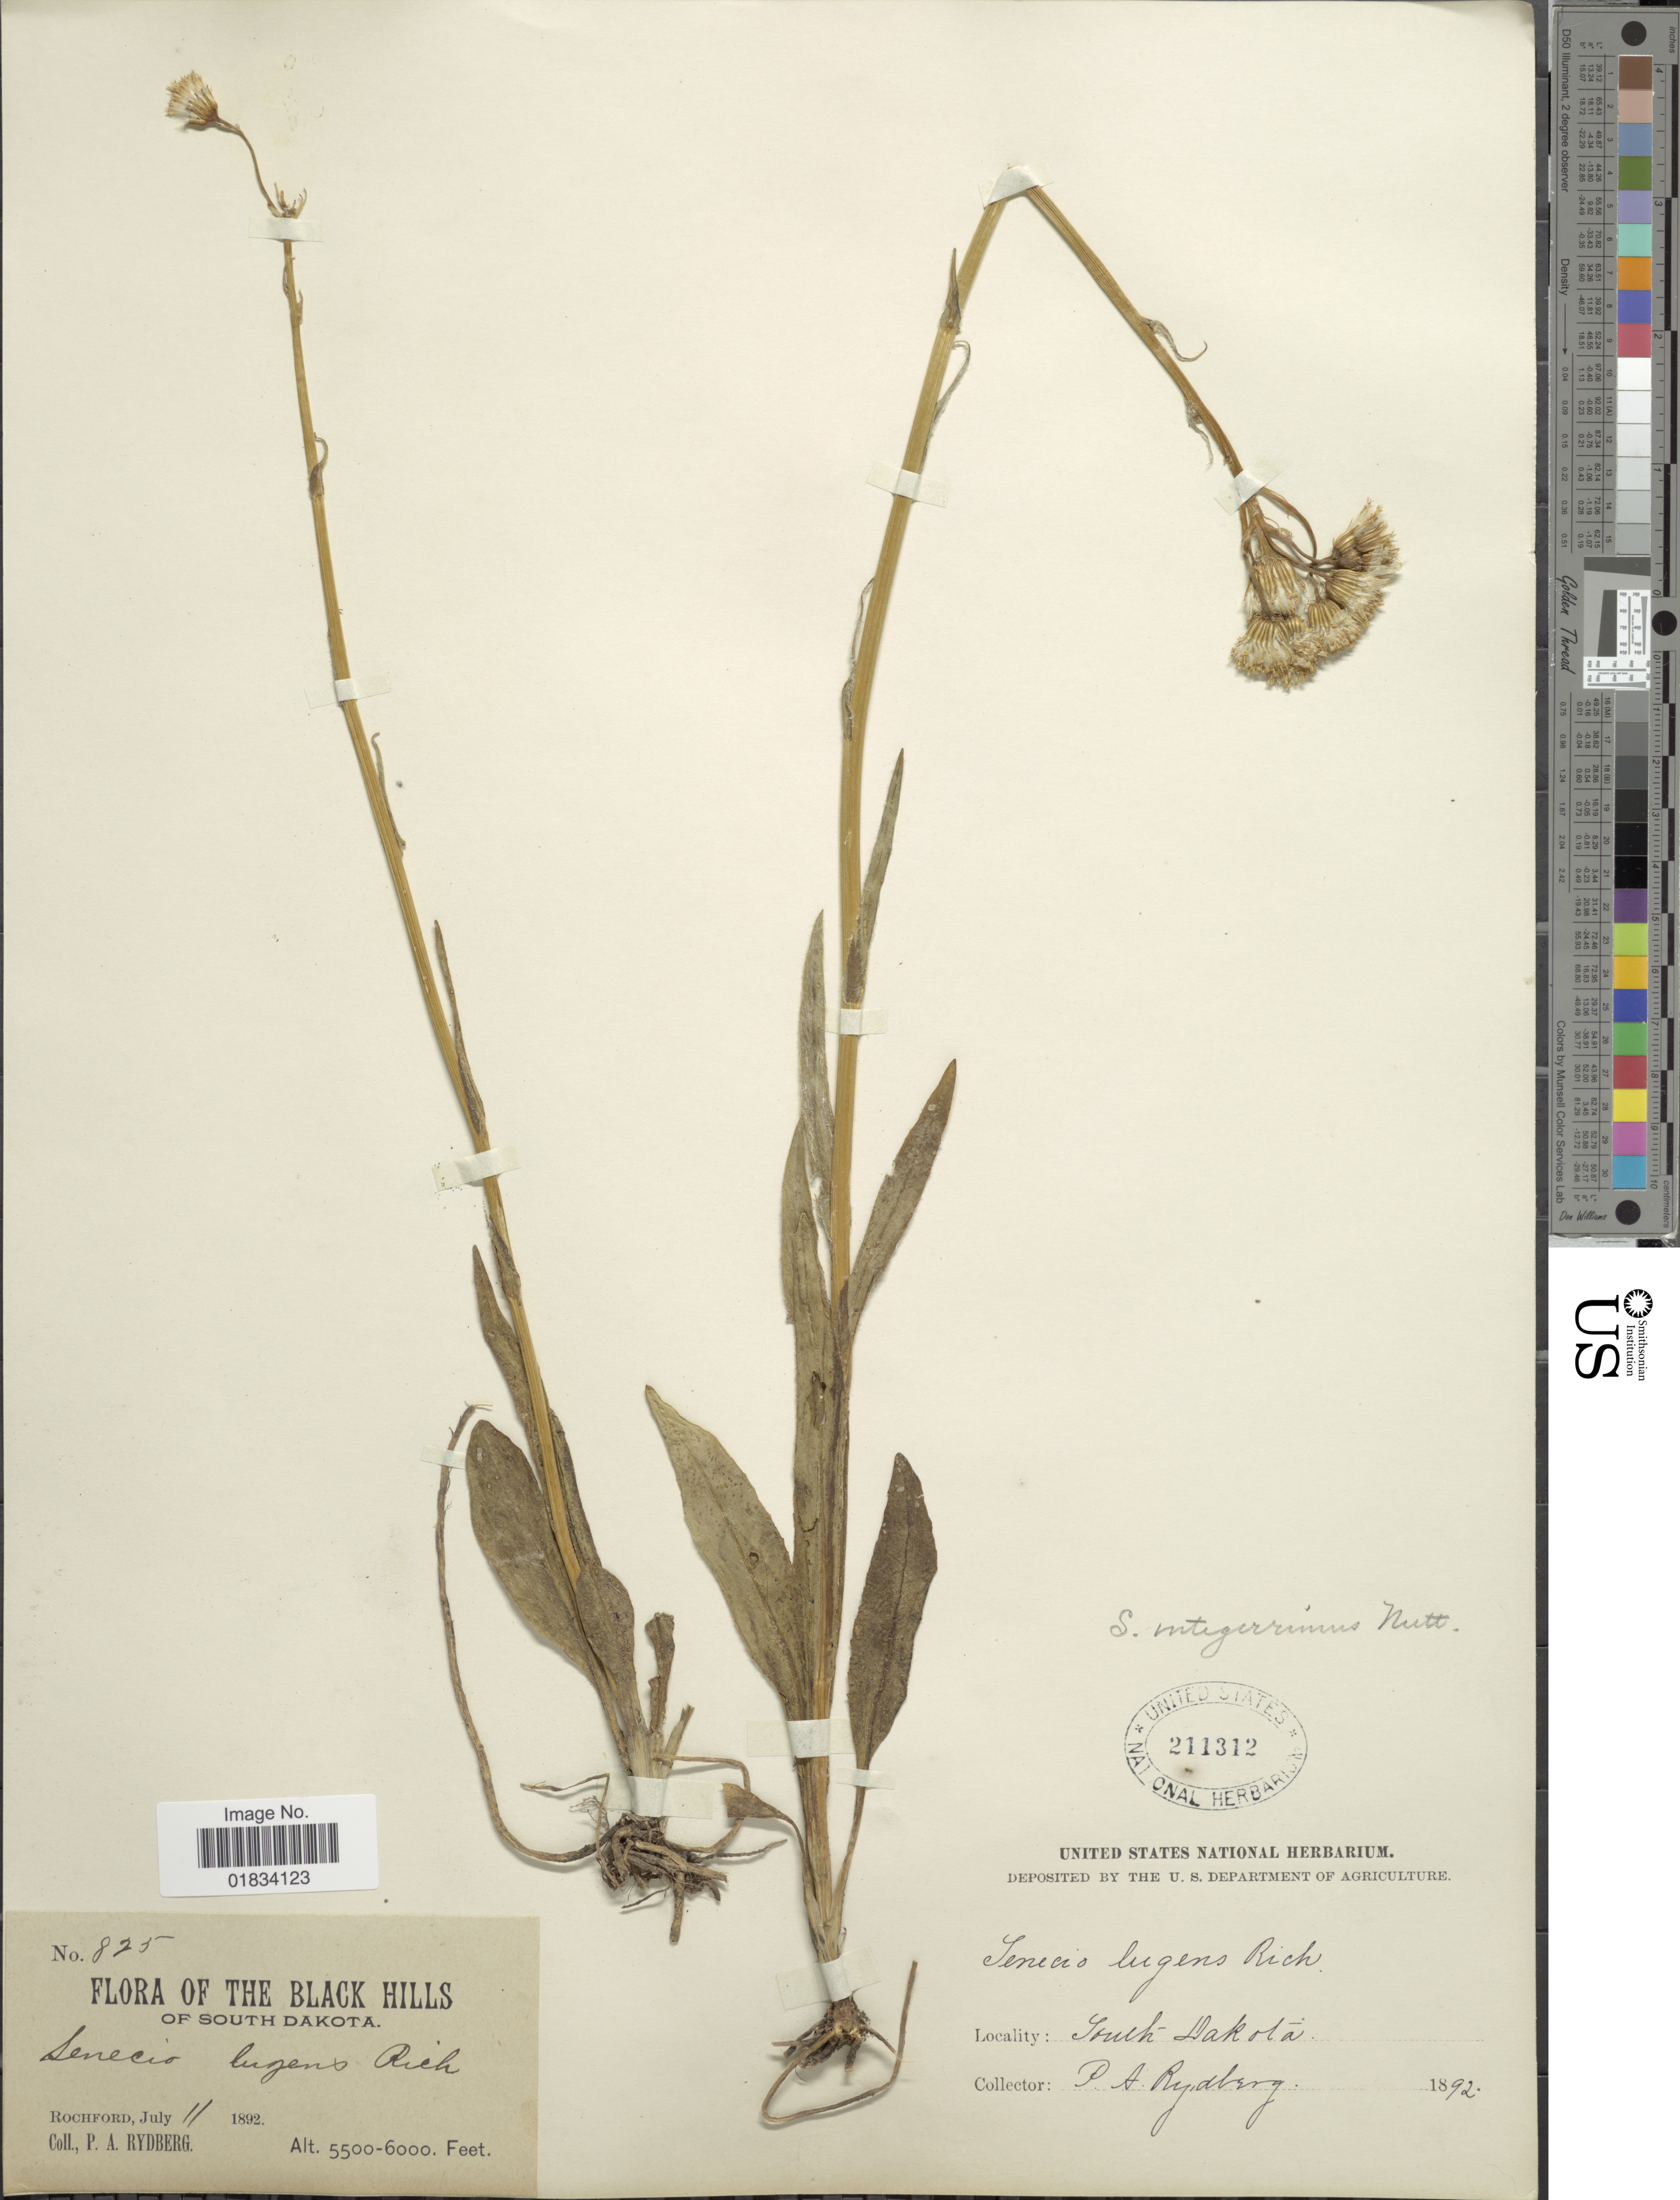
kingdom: Plantae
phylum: Tracheophyta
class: Magnoliopsida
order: Asterales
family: Asteraceae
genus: Senecio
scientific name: Senecio integerrimus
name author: Nutt.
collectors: P. A. Rydberg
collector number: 826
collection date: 1892-07-11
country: United States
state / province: South Dakota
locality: Black Hills, Rochford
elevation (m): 1676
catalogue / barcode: US 211312